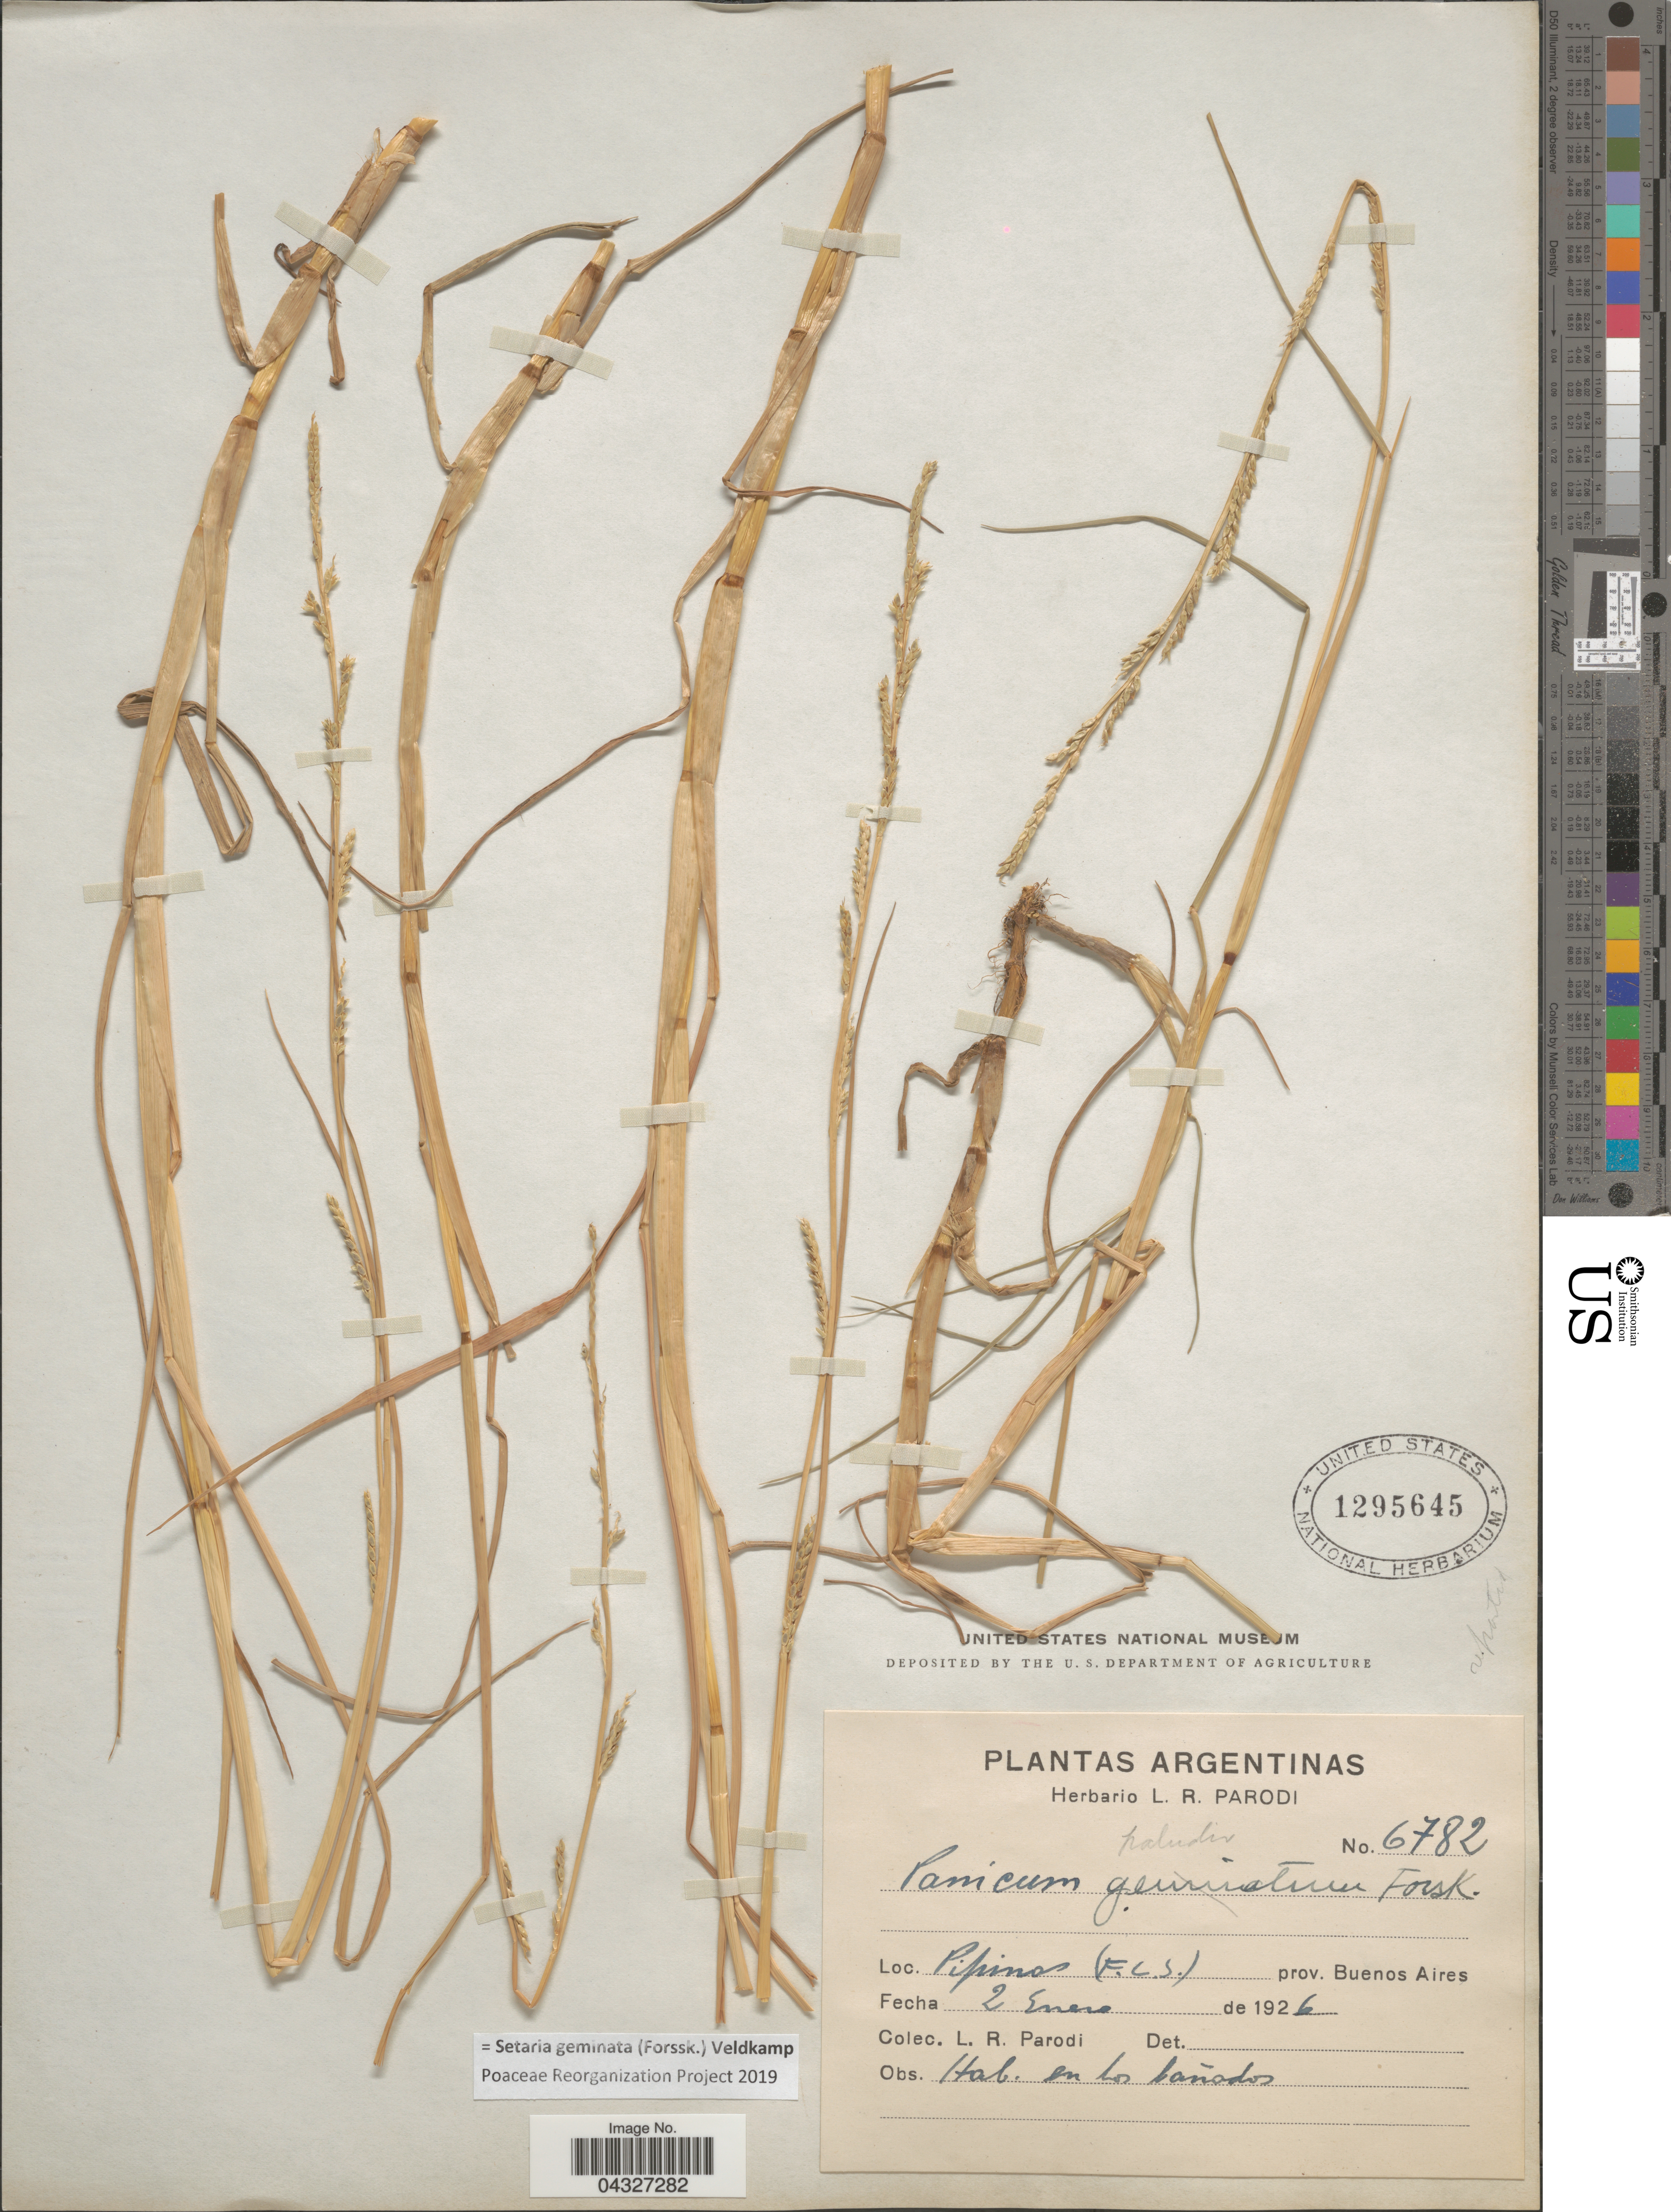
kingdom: Plantae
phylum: Tracheophyta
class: Liliopsida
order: Poales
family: Poaceae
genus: Setaria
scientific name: Setaria geminata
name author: (Forssk.) Veldkamp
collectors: L. R. Parodi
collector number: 6782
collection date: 1926-01-02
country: Argentina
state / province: Buenos Aires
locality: Pipinos (F. L. S.). En los bañados.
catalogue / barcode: US 1295645